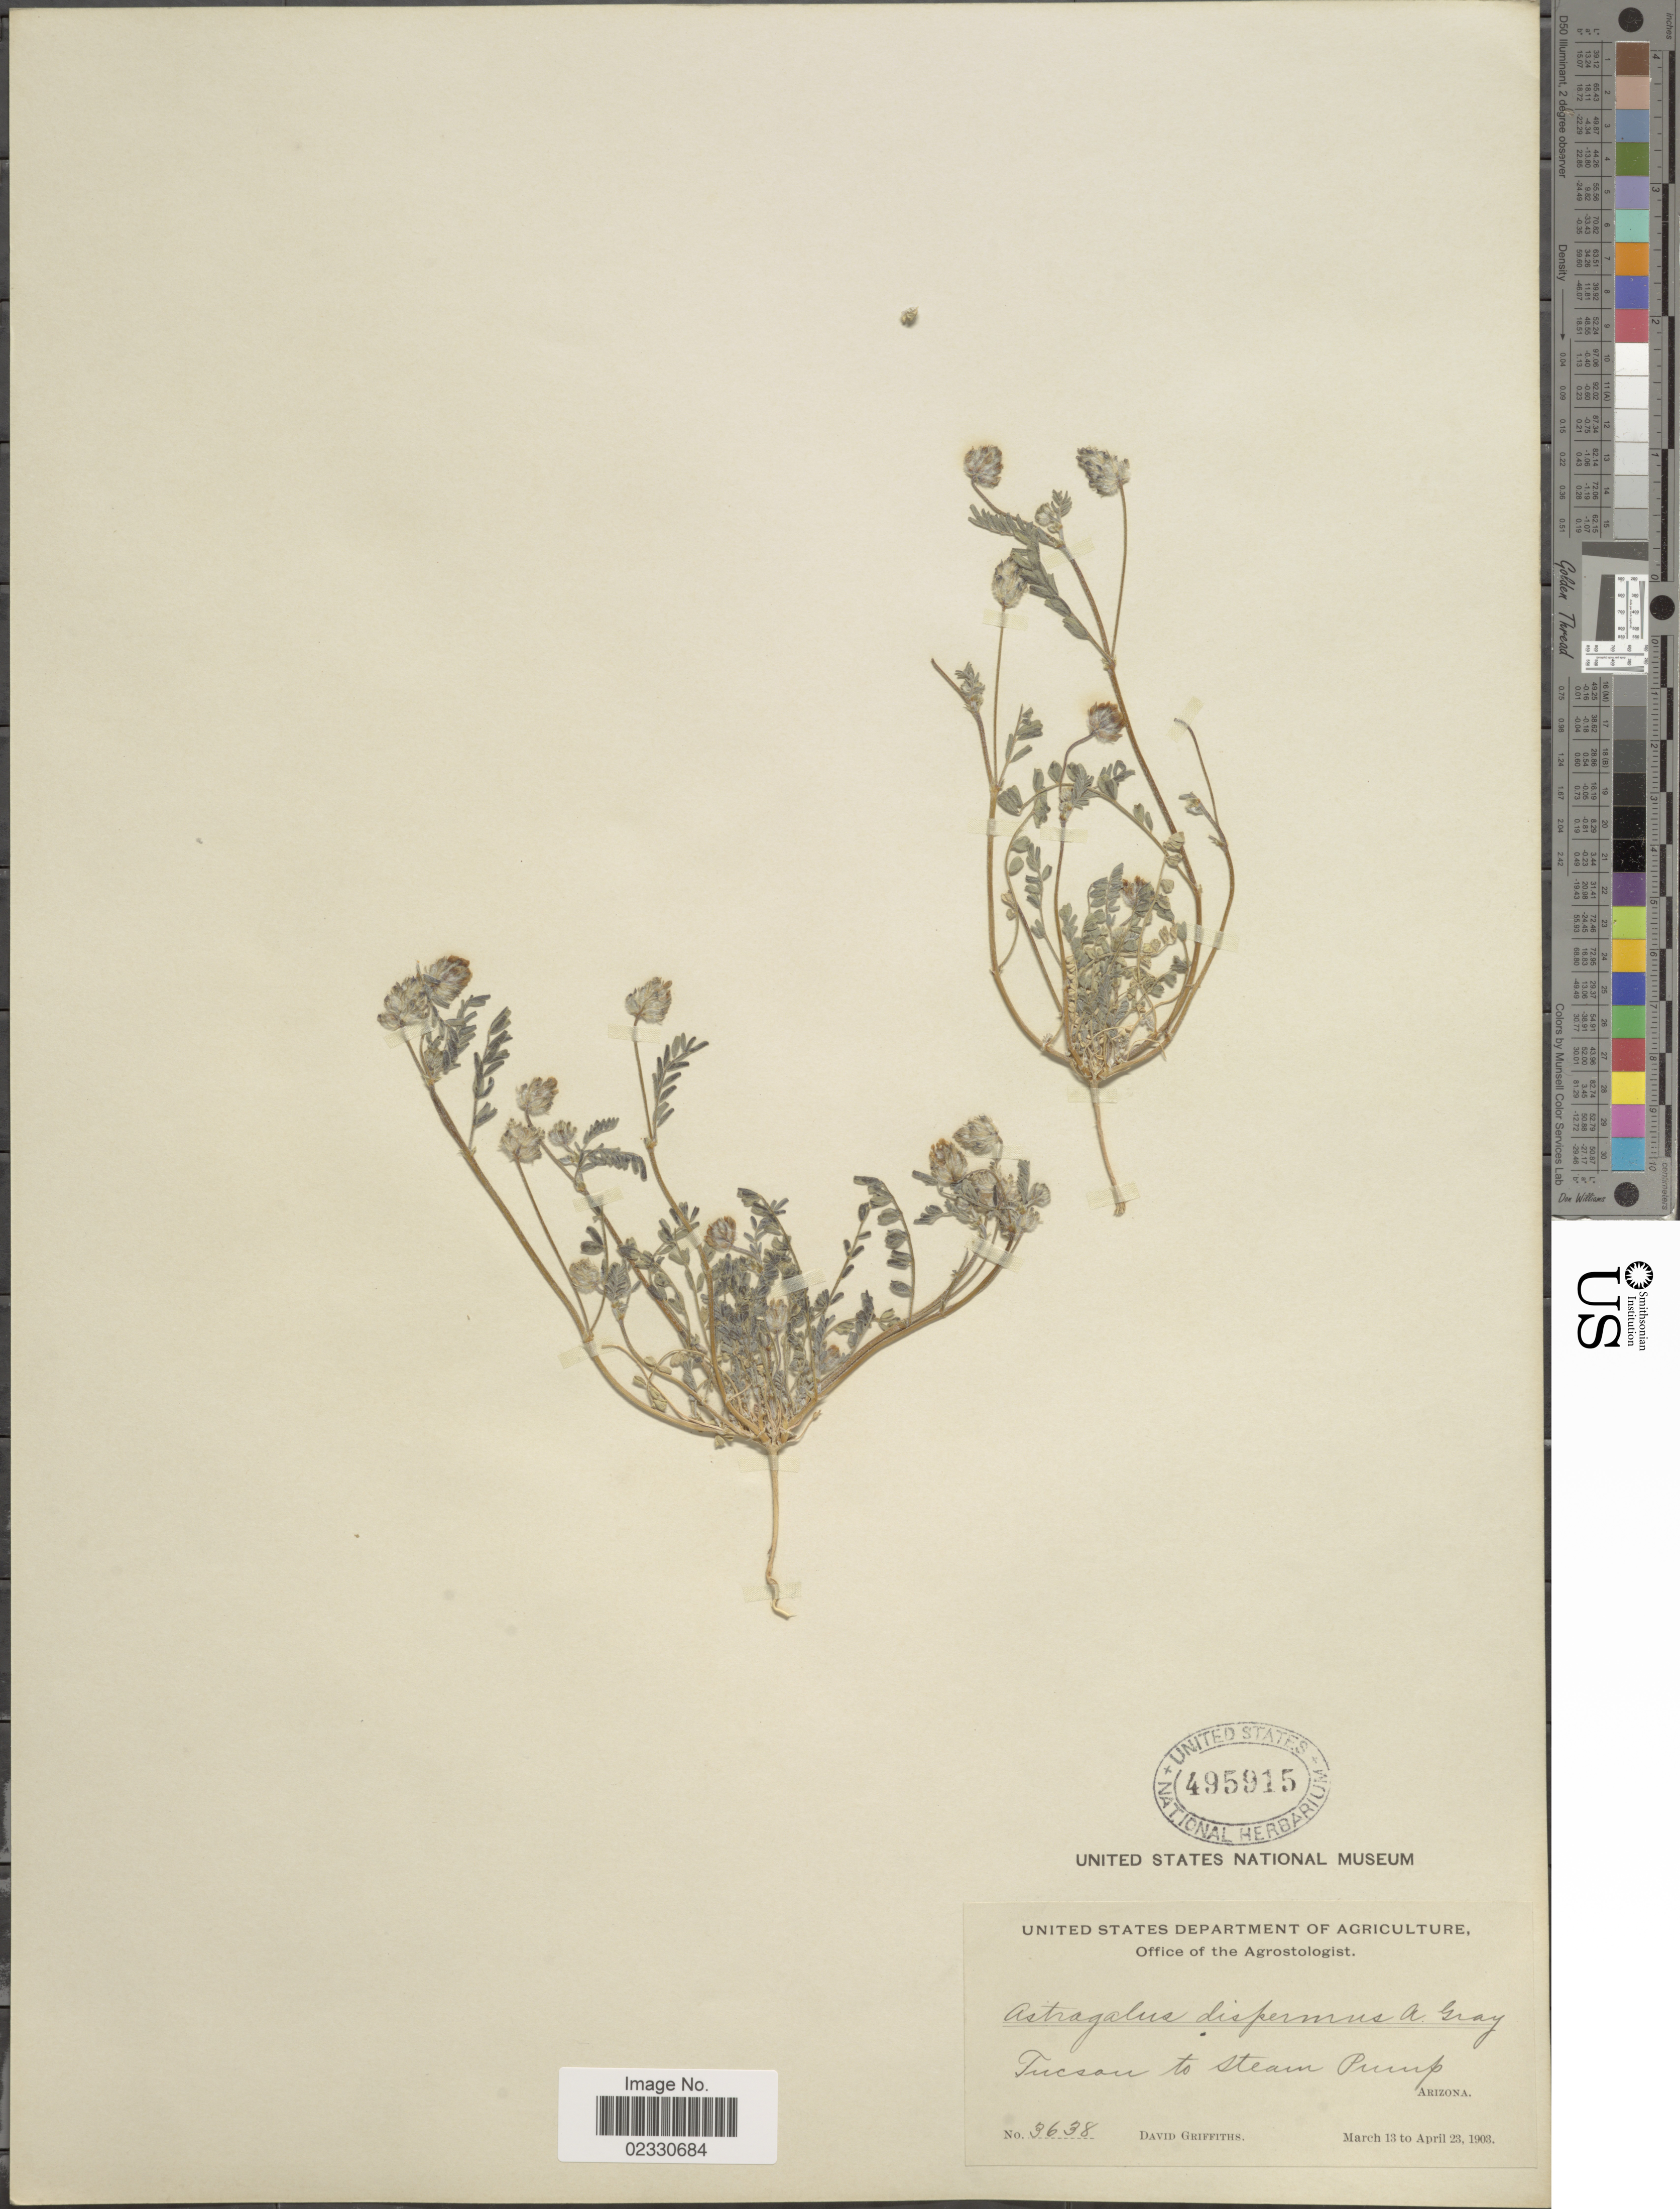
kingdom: Plantae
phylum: Tracheophyta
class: Magnoliopsida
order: Fabales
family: Fabaceae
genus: Astragalus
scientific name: Astragalus dispermus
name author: A. Gray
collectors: D. Griffiths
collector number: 3638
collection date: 1903-03-13/1903-04-23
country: United States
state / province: Arizona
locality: Tucson to steam Pump.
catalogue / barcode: US 495915